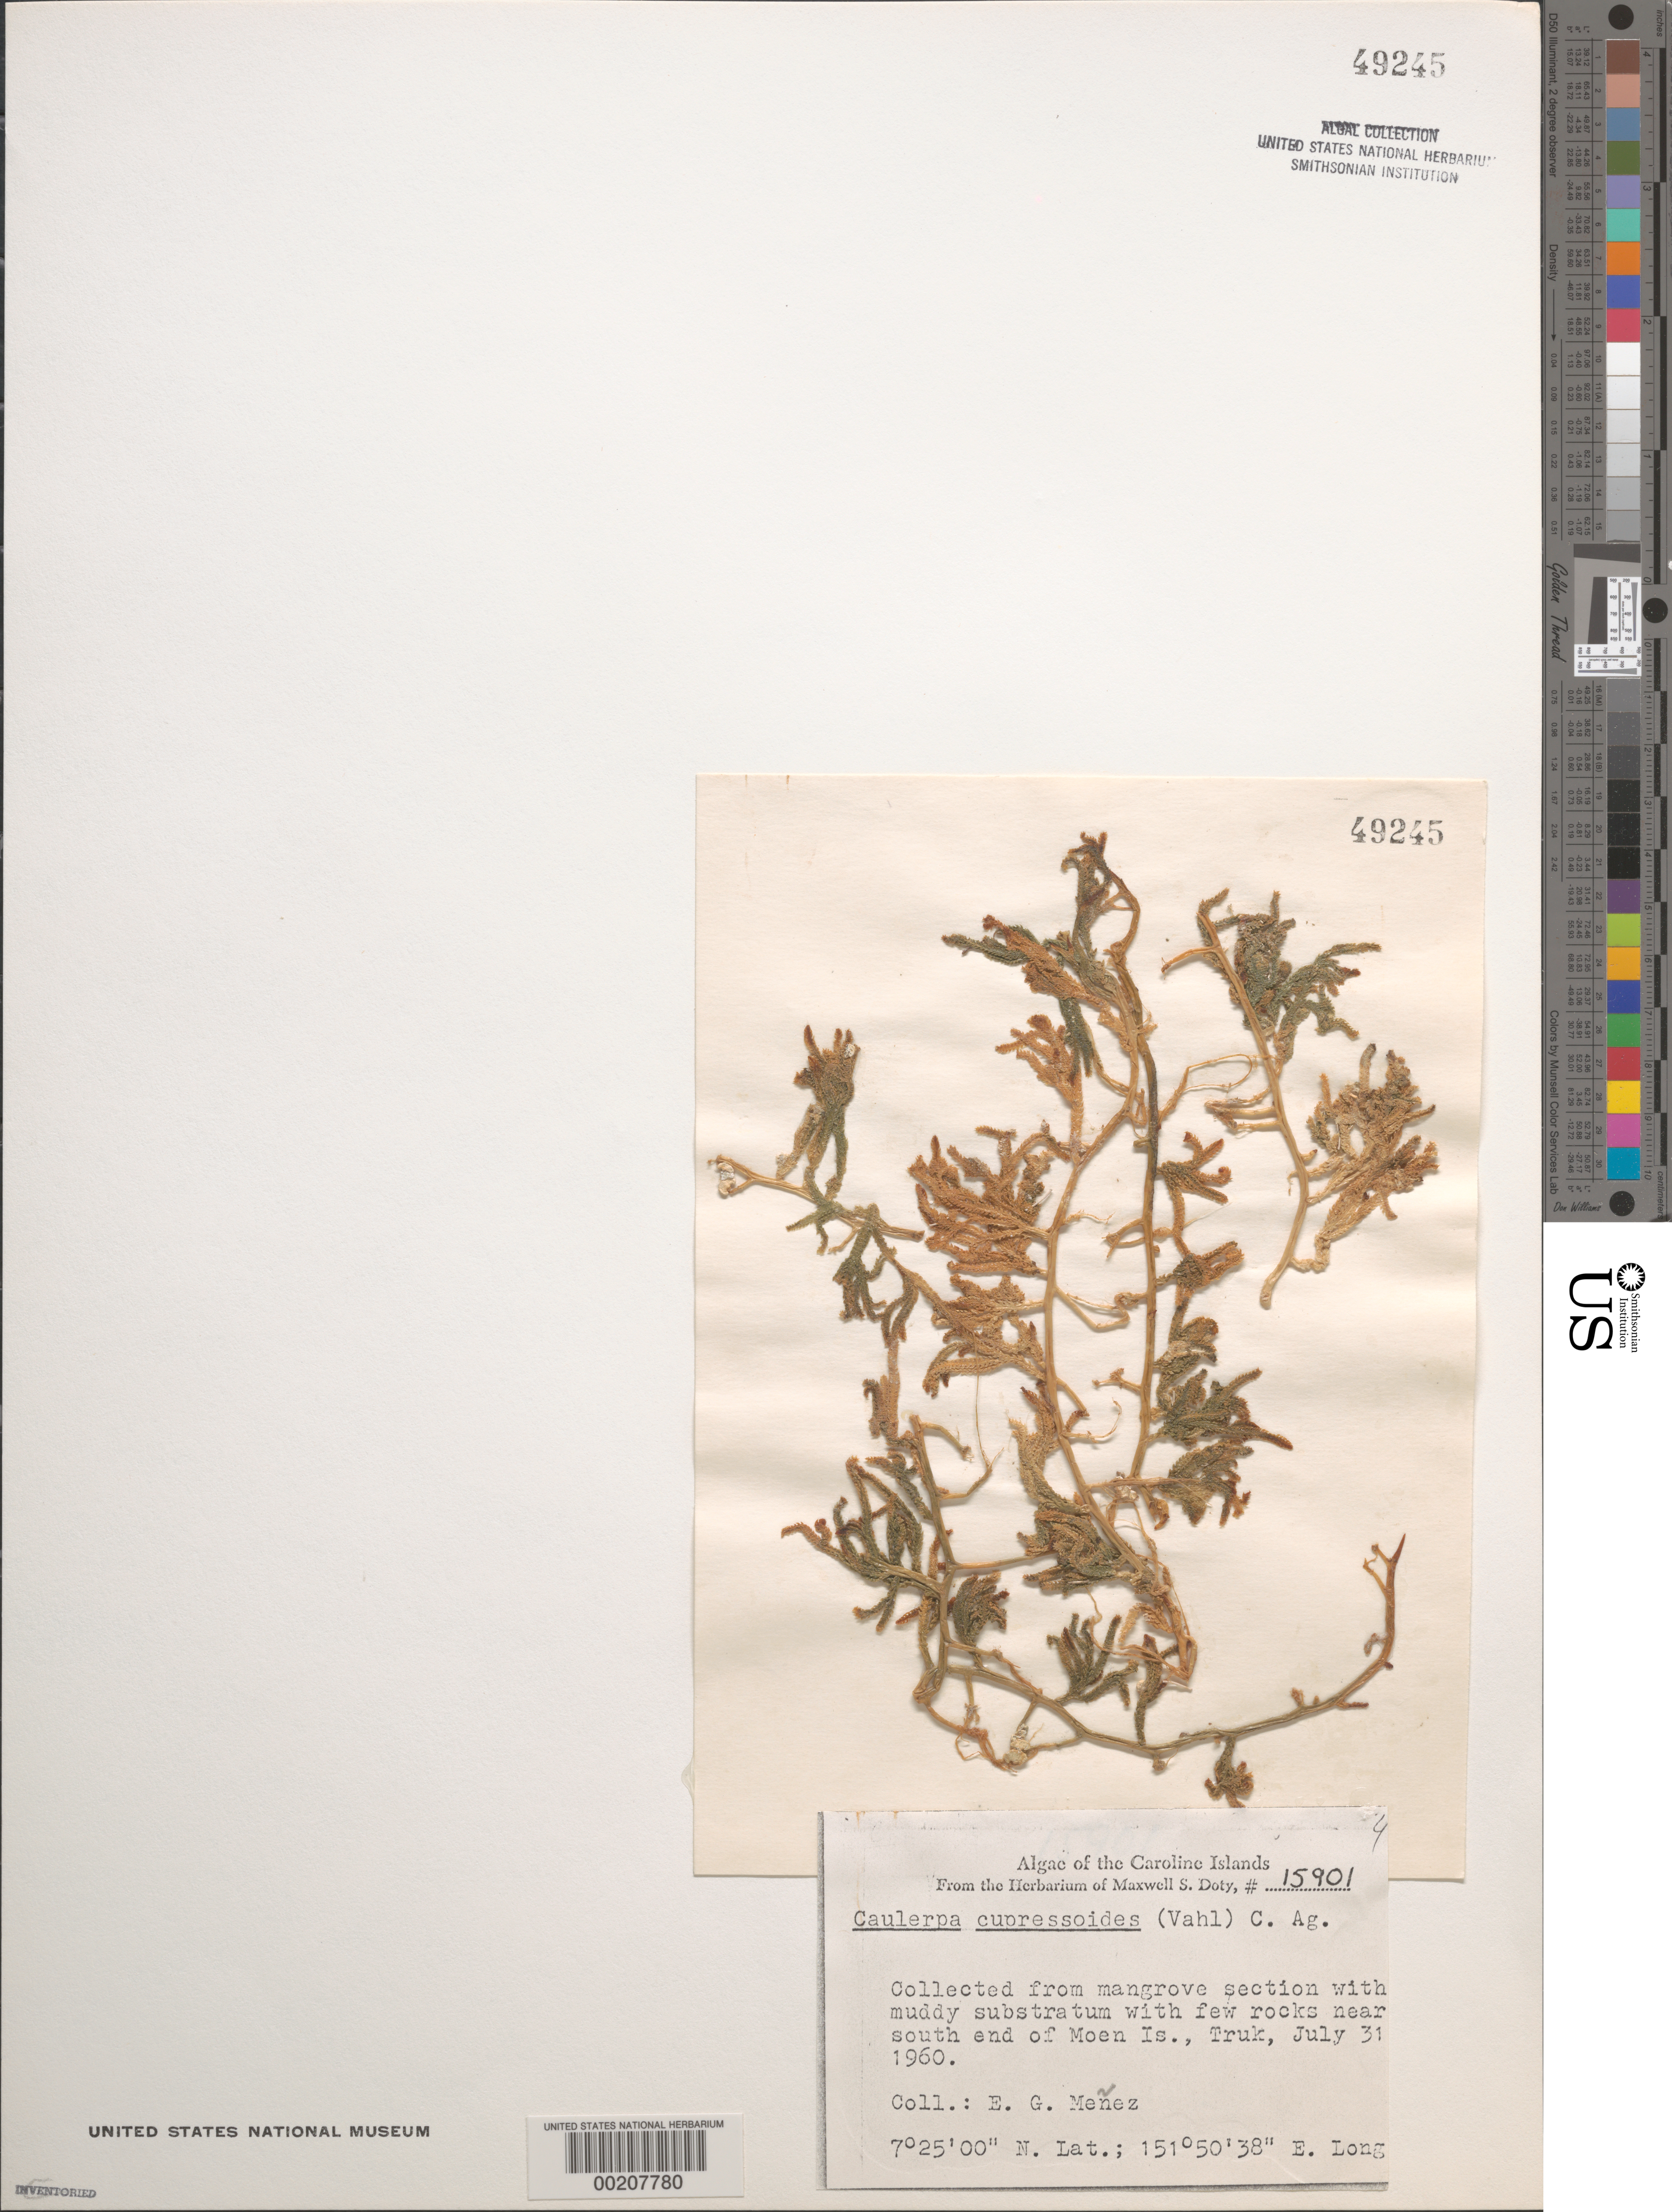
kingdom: Plantae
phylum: Chlorophyta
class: Ulvophyceae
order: Bryopsidales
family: Caulerpaceae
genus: Caulerpa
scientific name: Caulerpa cupressoides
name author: (Vahl) C. Agardh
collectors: Meñez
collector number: MSD 15901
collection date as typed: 31 Jul 1960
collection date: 1960-07-31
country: Micronesia, Federated States of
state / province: Truk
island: Moen [Wono]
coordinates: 7 25' 00" N, 151 50' 38" E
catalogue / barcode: US 49245